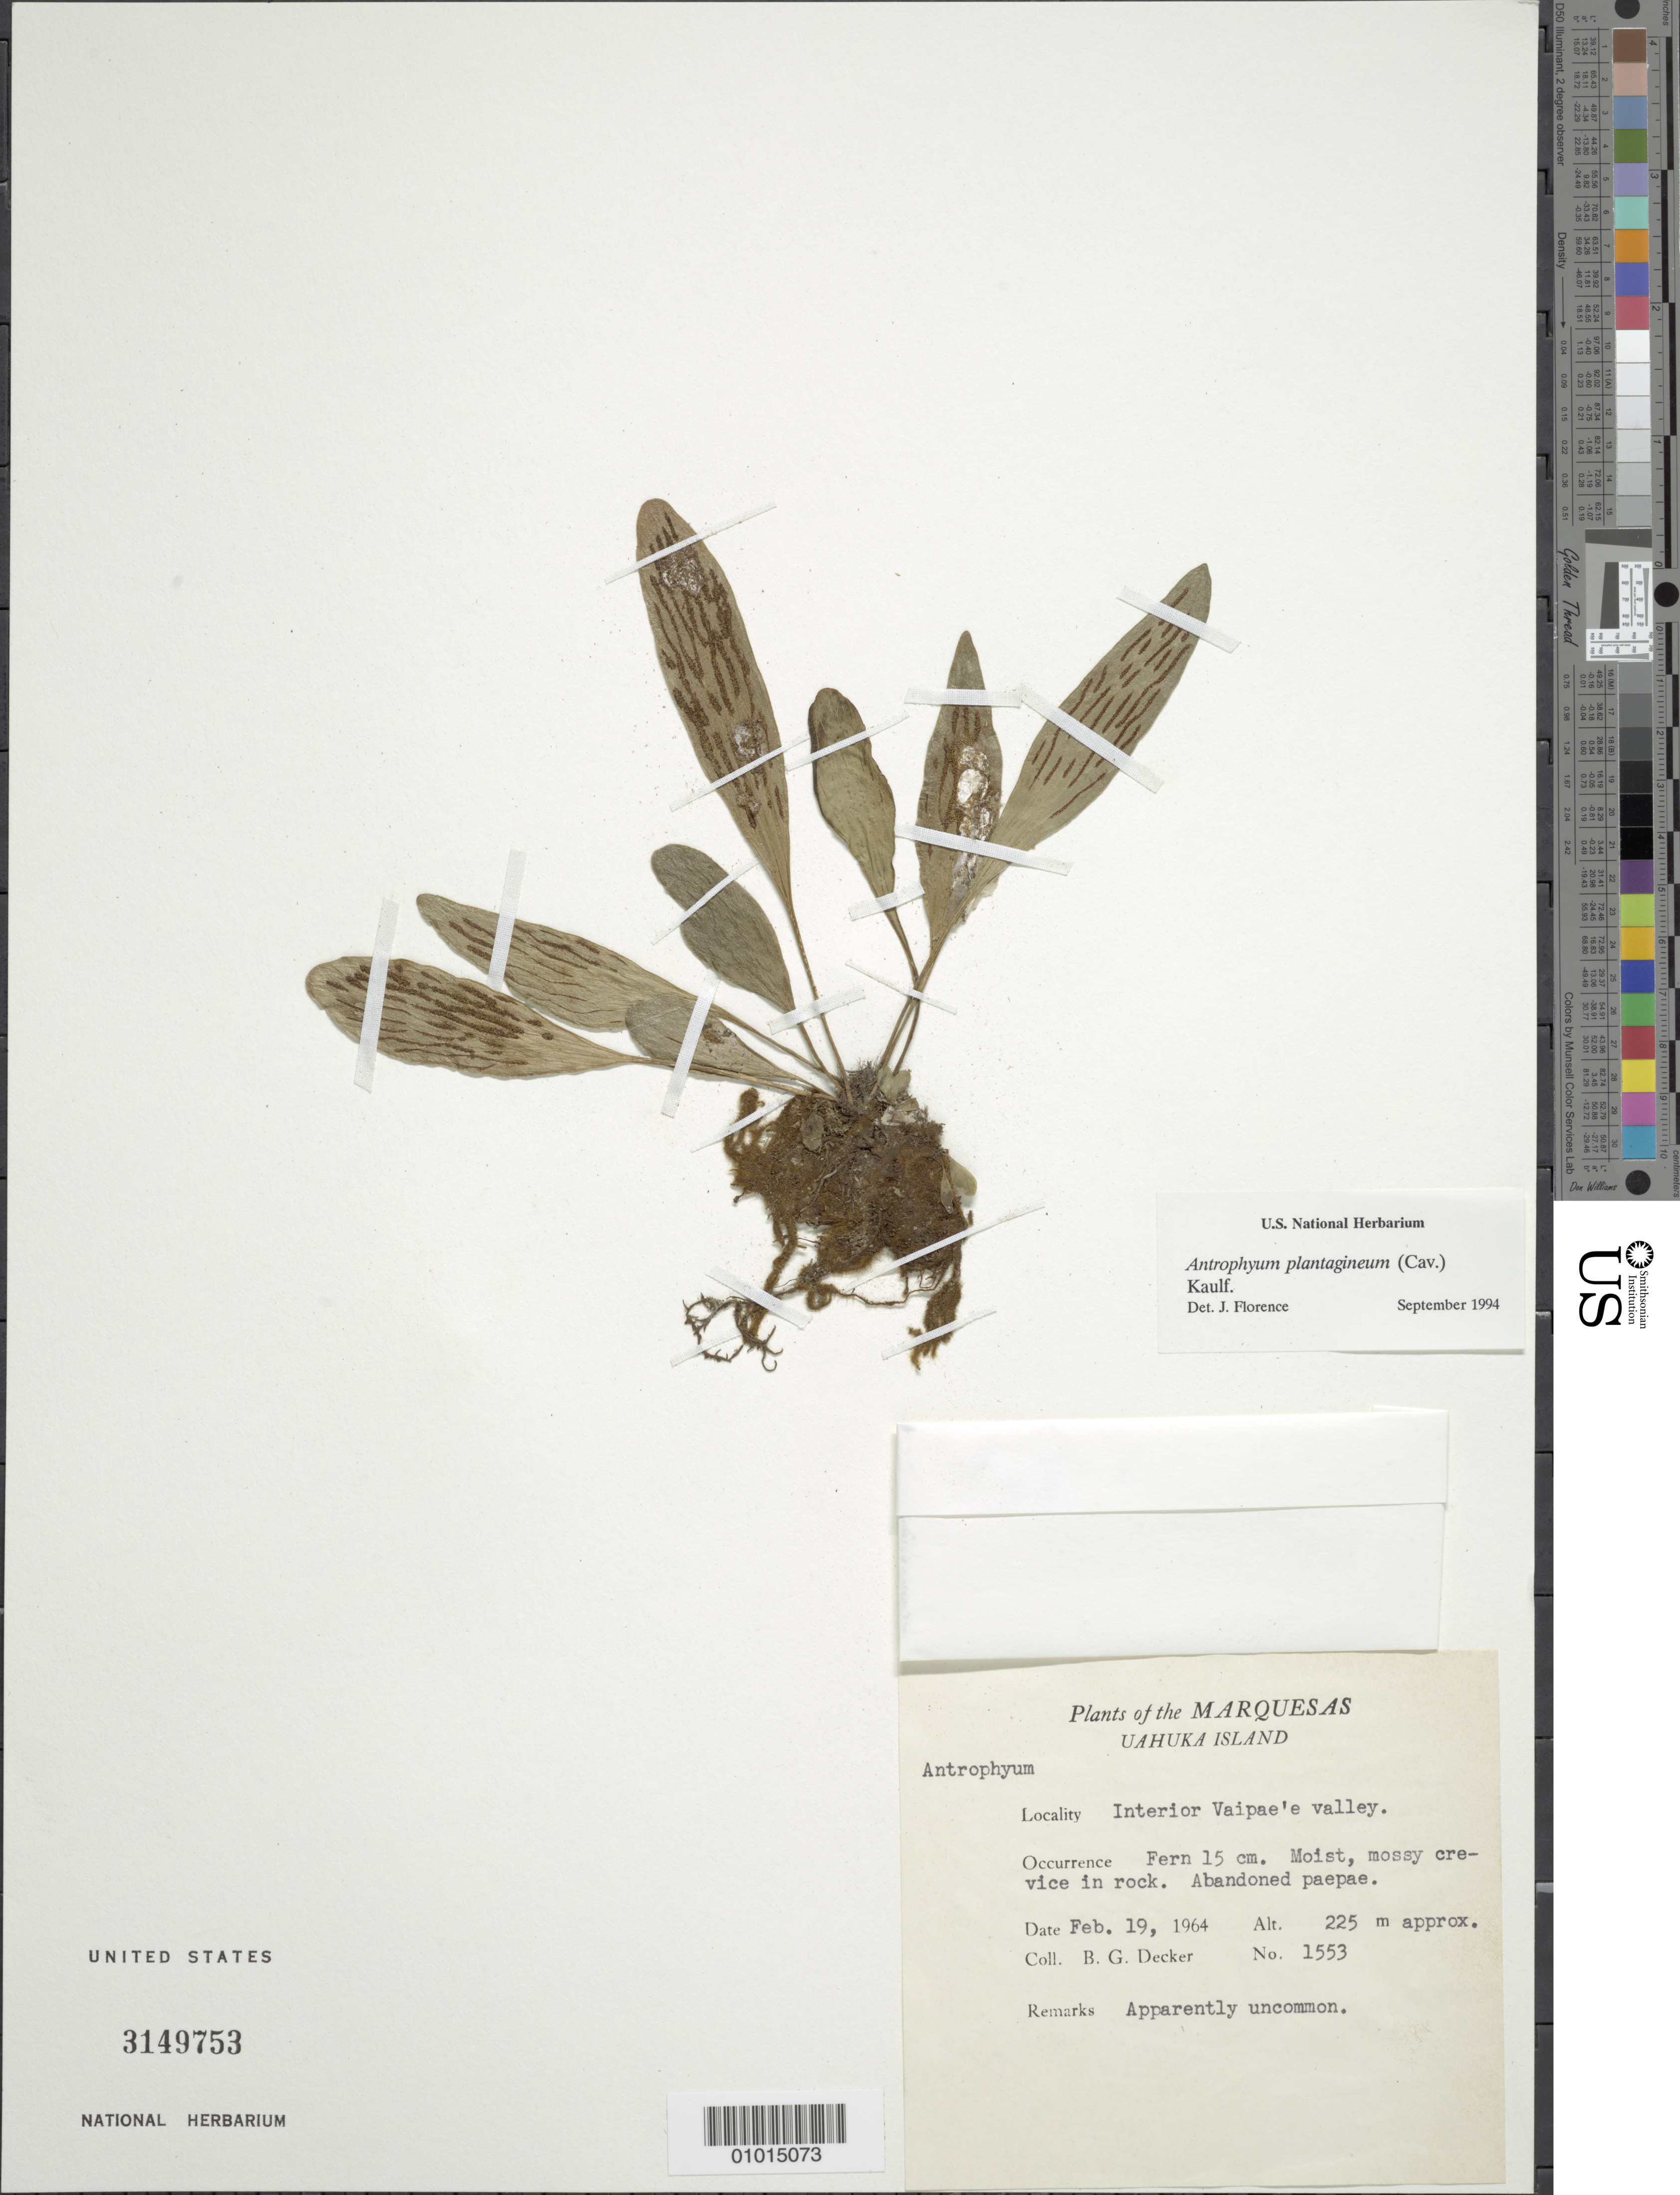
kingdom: Plantae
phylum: Tracheophyta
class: Polypodiopsida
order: Polypodiales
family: Pteridaceae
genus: Antrophyum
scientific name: Antrophyum plantagineum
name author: (Cav.) Kaulf.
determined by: Florence, J.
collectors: B. G. Decker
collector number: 1553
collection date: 1964-02-19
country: French Polynesia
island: Ua Huka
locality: Interior Vaipae's Valley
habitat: Moist mossy crevice in rock. Abandoned paepae; Apparently uncommon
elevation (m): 225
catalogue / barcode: US 3149753